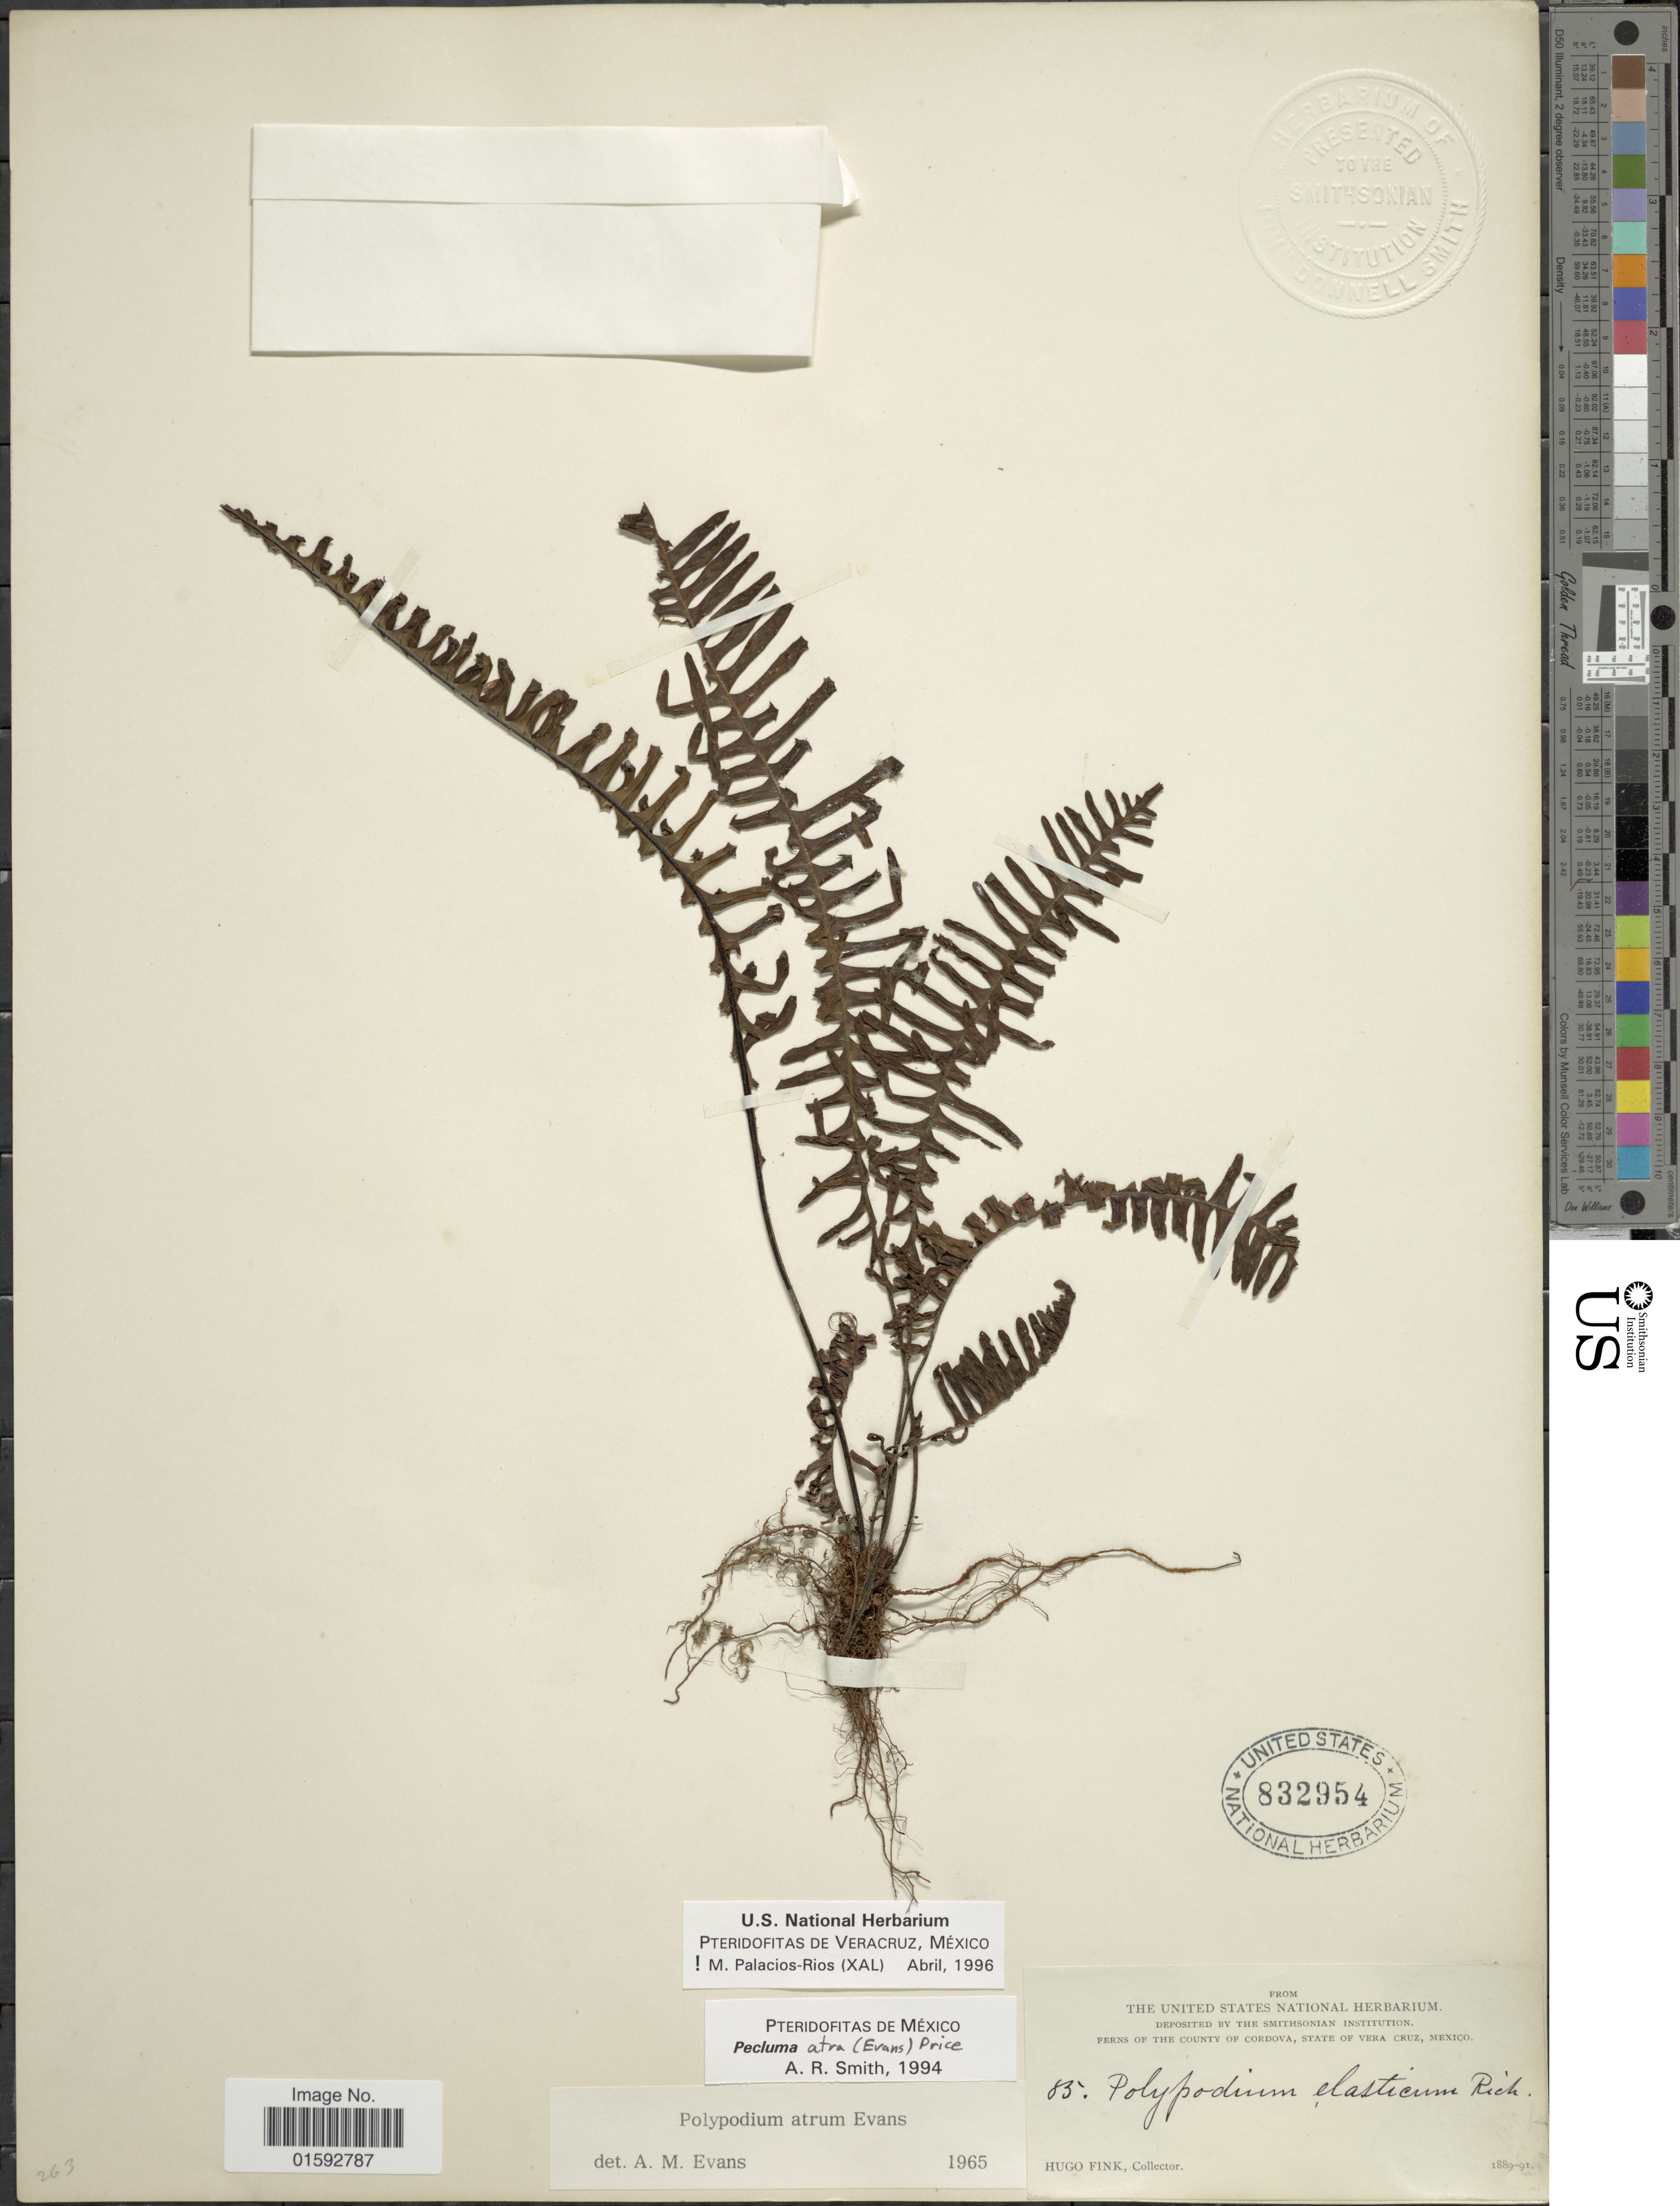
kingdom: Plantae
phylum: Tracheophyta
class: Polypodiopsida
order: Polypodiales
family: Polypodiaceae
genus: Pecluma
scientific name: Pecluma atra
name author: (Rosenst.) M.G. Price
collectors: H. Fink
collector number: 85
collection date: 1889/1891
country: Mexico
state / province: Veracruz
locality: Ferns of the County of Cordova, State of Vera Cruz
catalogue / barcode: US 832954